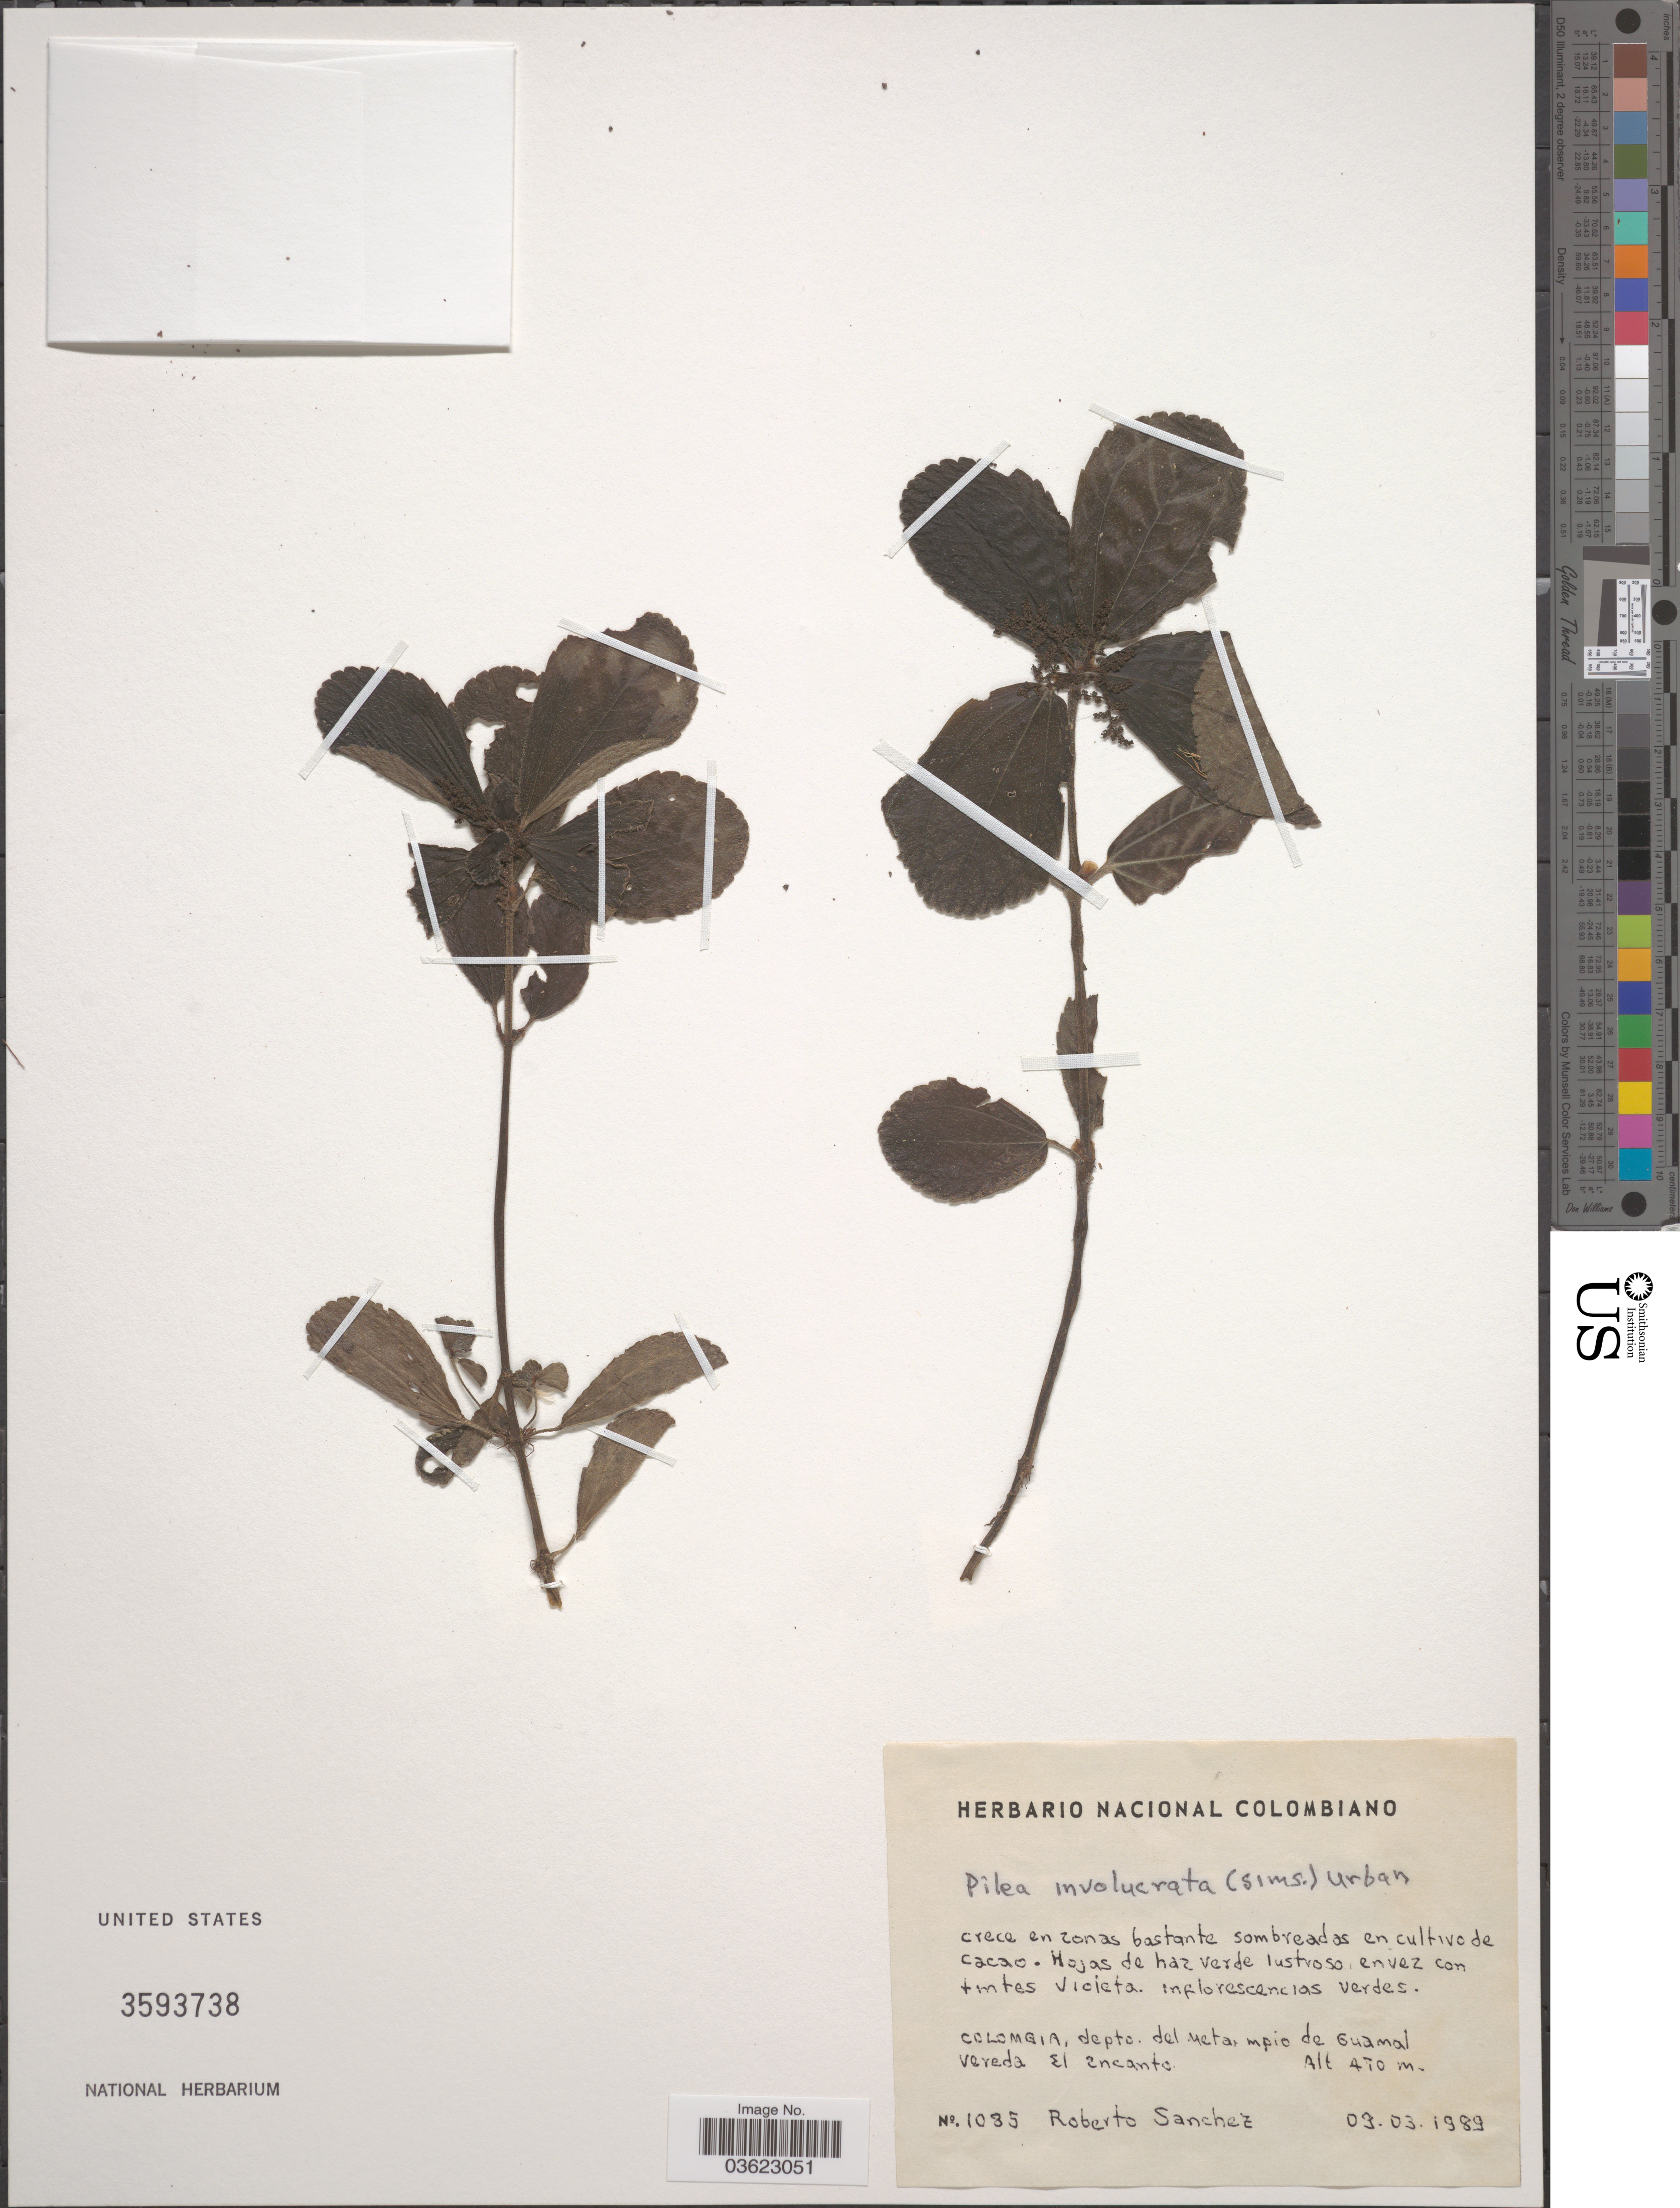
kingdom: Plantae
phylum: Tracheophyta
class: Magnoliopsida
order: Rosales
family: Urticaceae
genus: Pilea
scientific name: Pilea involucrata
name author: Urb.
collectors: R. Sanchez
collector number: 1085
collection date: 1989-03-09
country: Colombia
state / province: Meta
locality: Depto. del Meta. Mpio de Guamal vereda El Encanto.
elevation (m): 470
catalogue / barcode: US 3593738